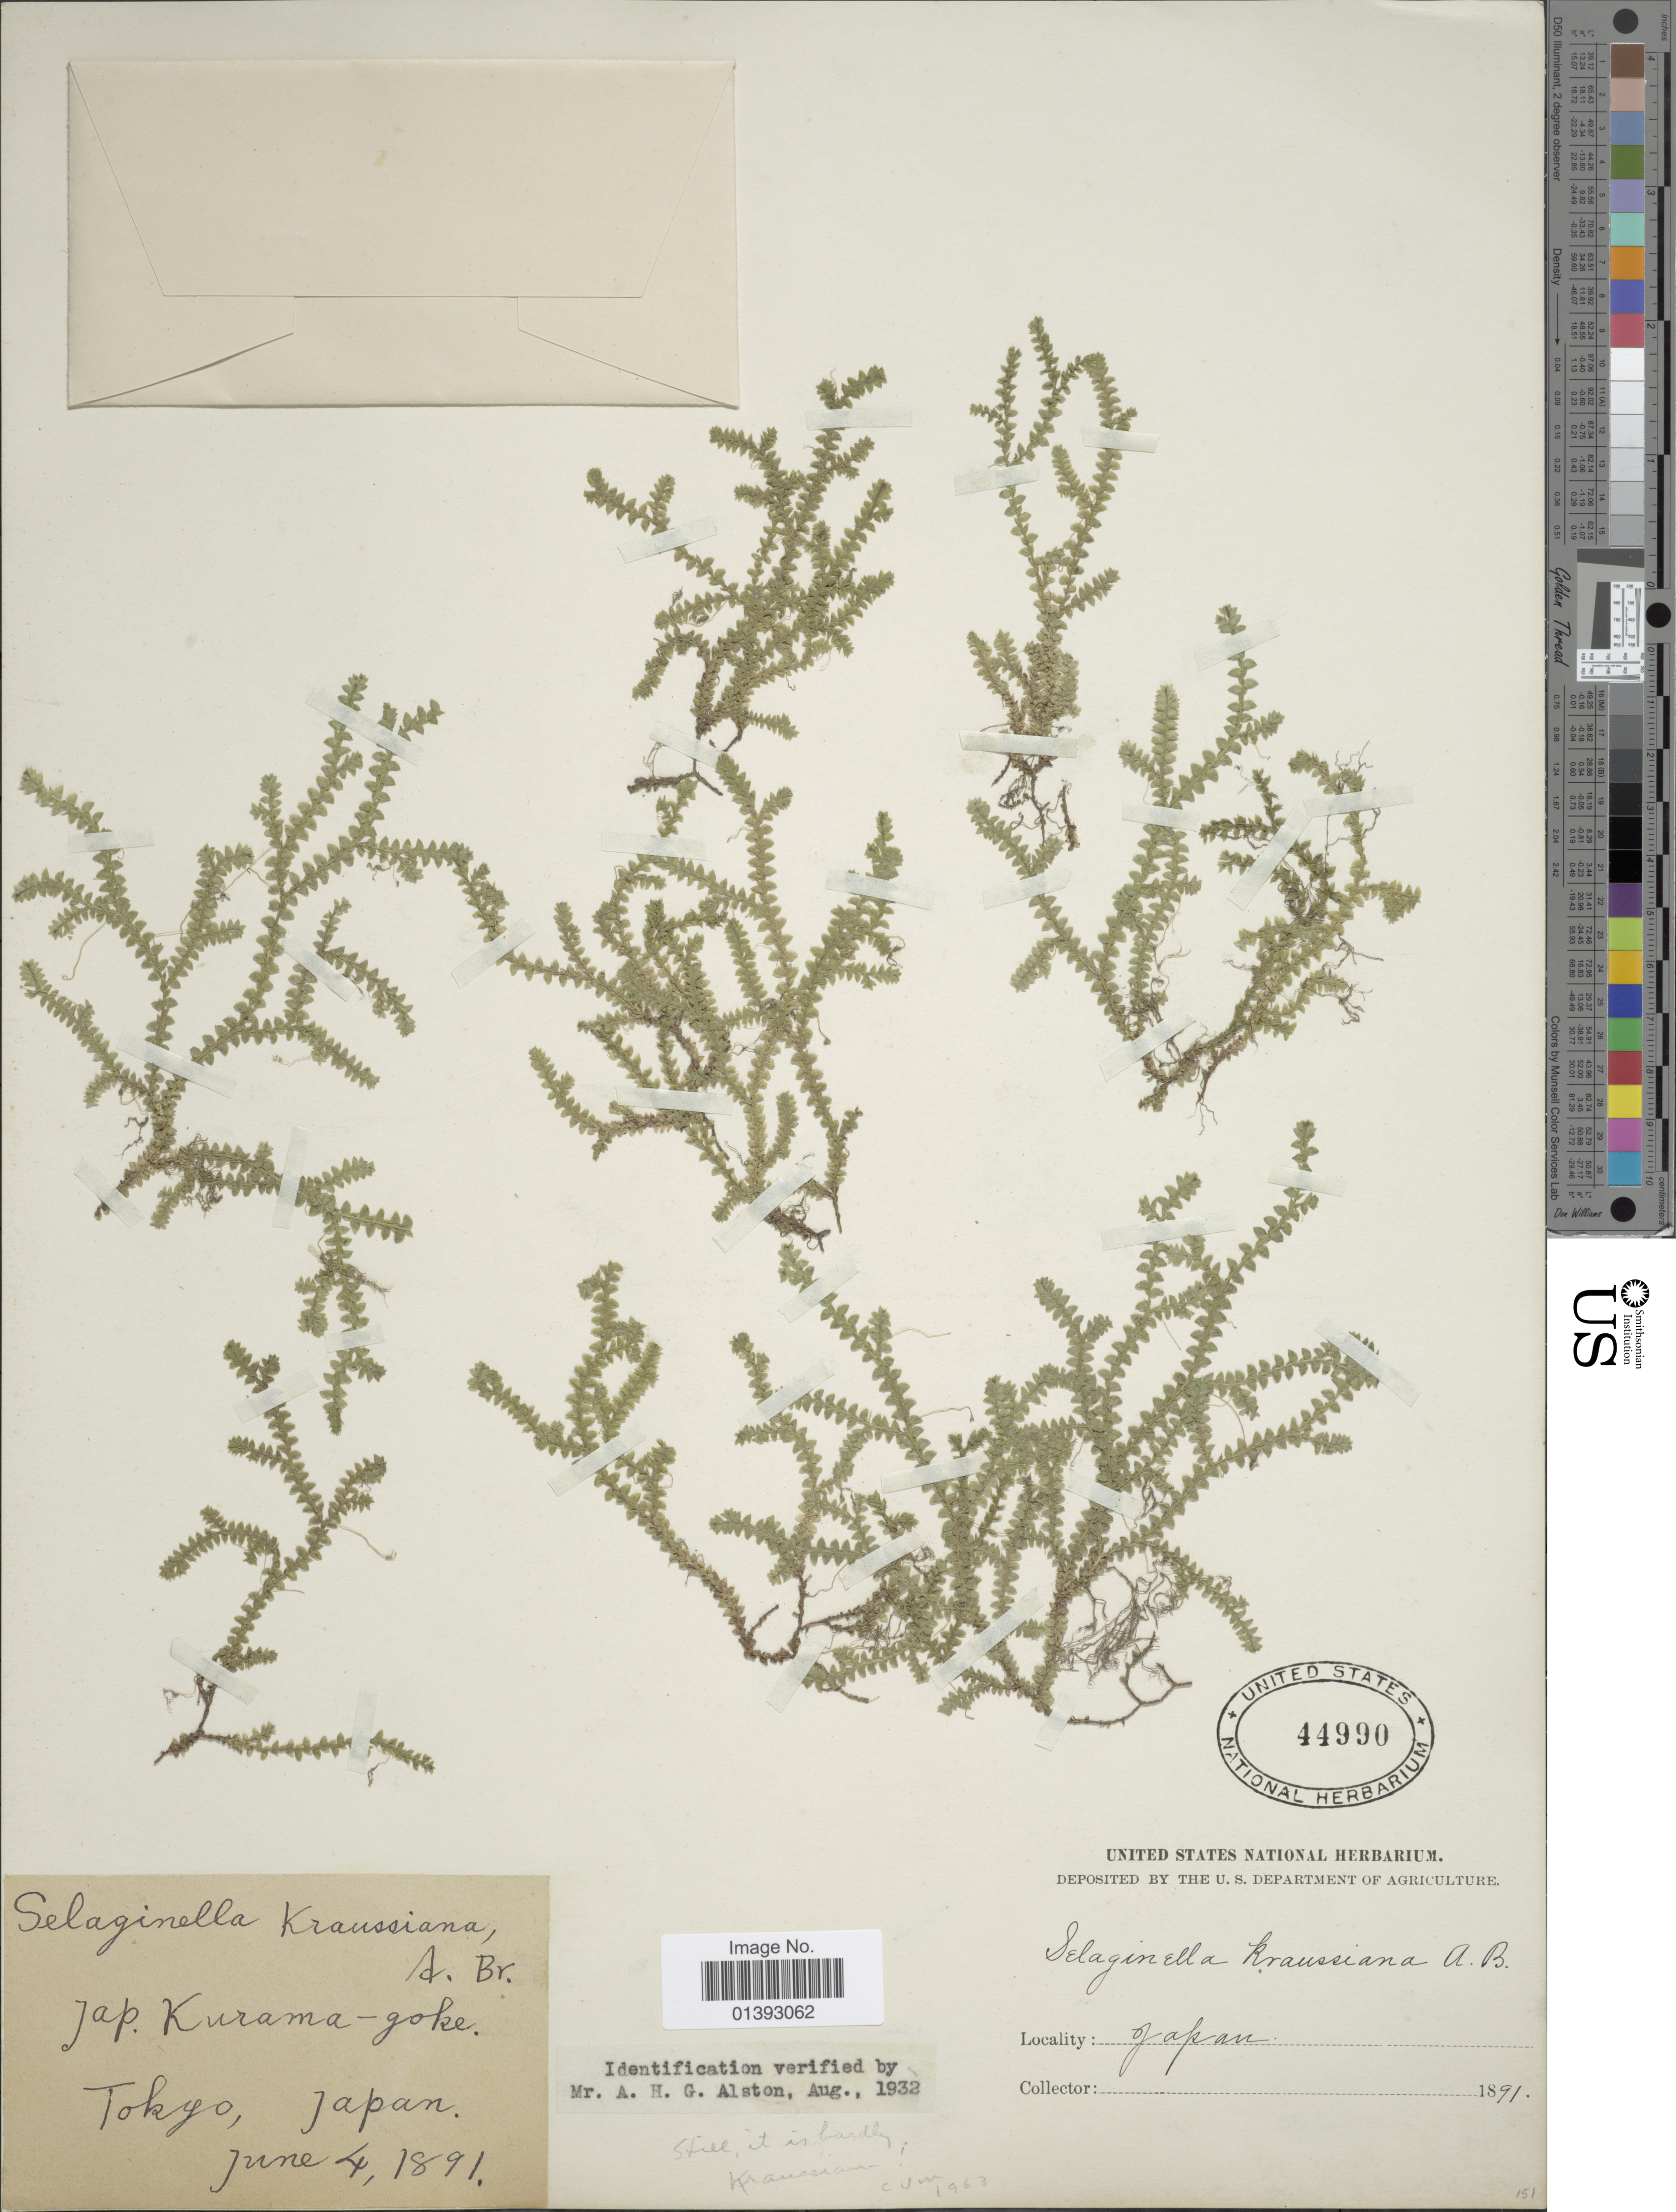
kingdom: Plantae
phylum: Tracheophyta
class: Lycopodiopsida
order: Selaginellales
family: Selaginellaceae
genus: Selaginella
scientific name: Selaginella kraussiana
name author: (Kunze) A. Braun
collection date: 1891-06-04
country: Japan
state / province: Tokyo, Federal City of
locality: Jap. Kurama-goke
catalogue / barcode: US 44990